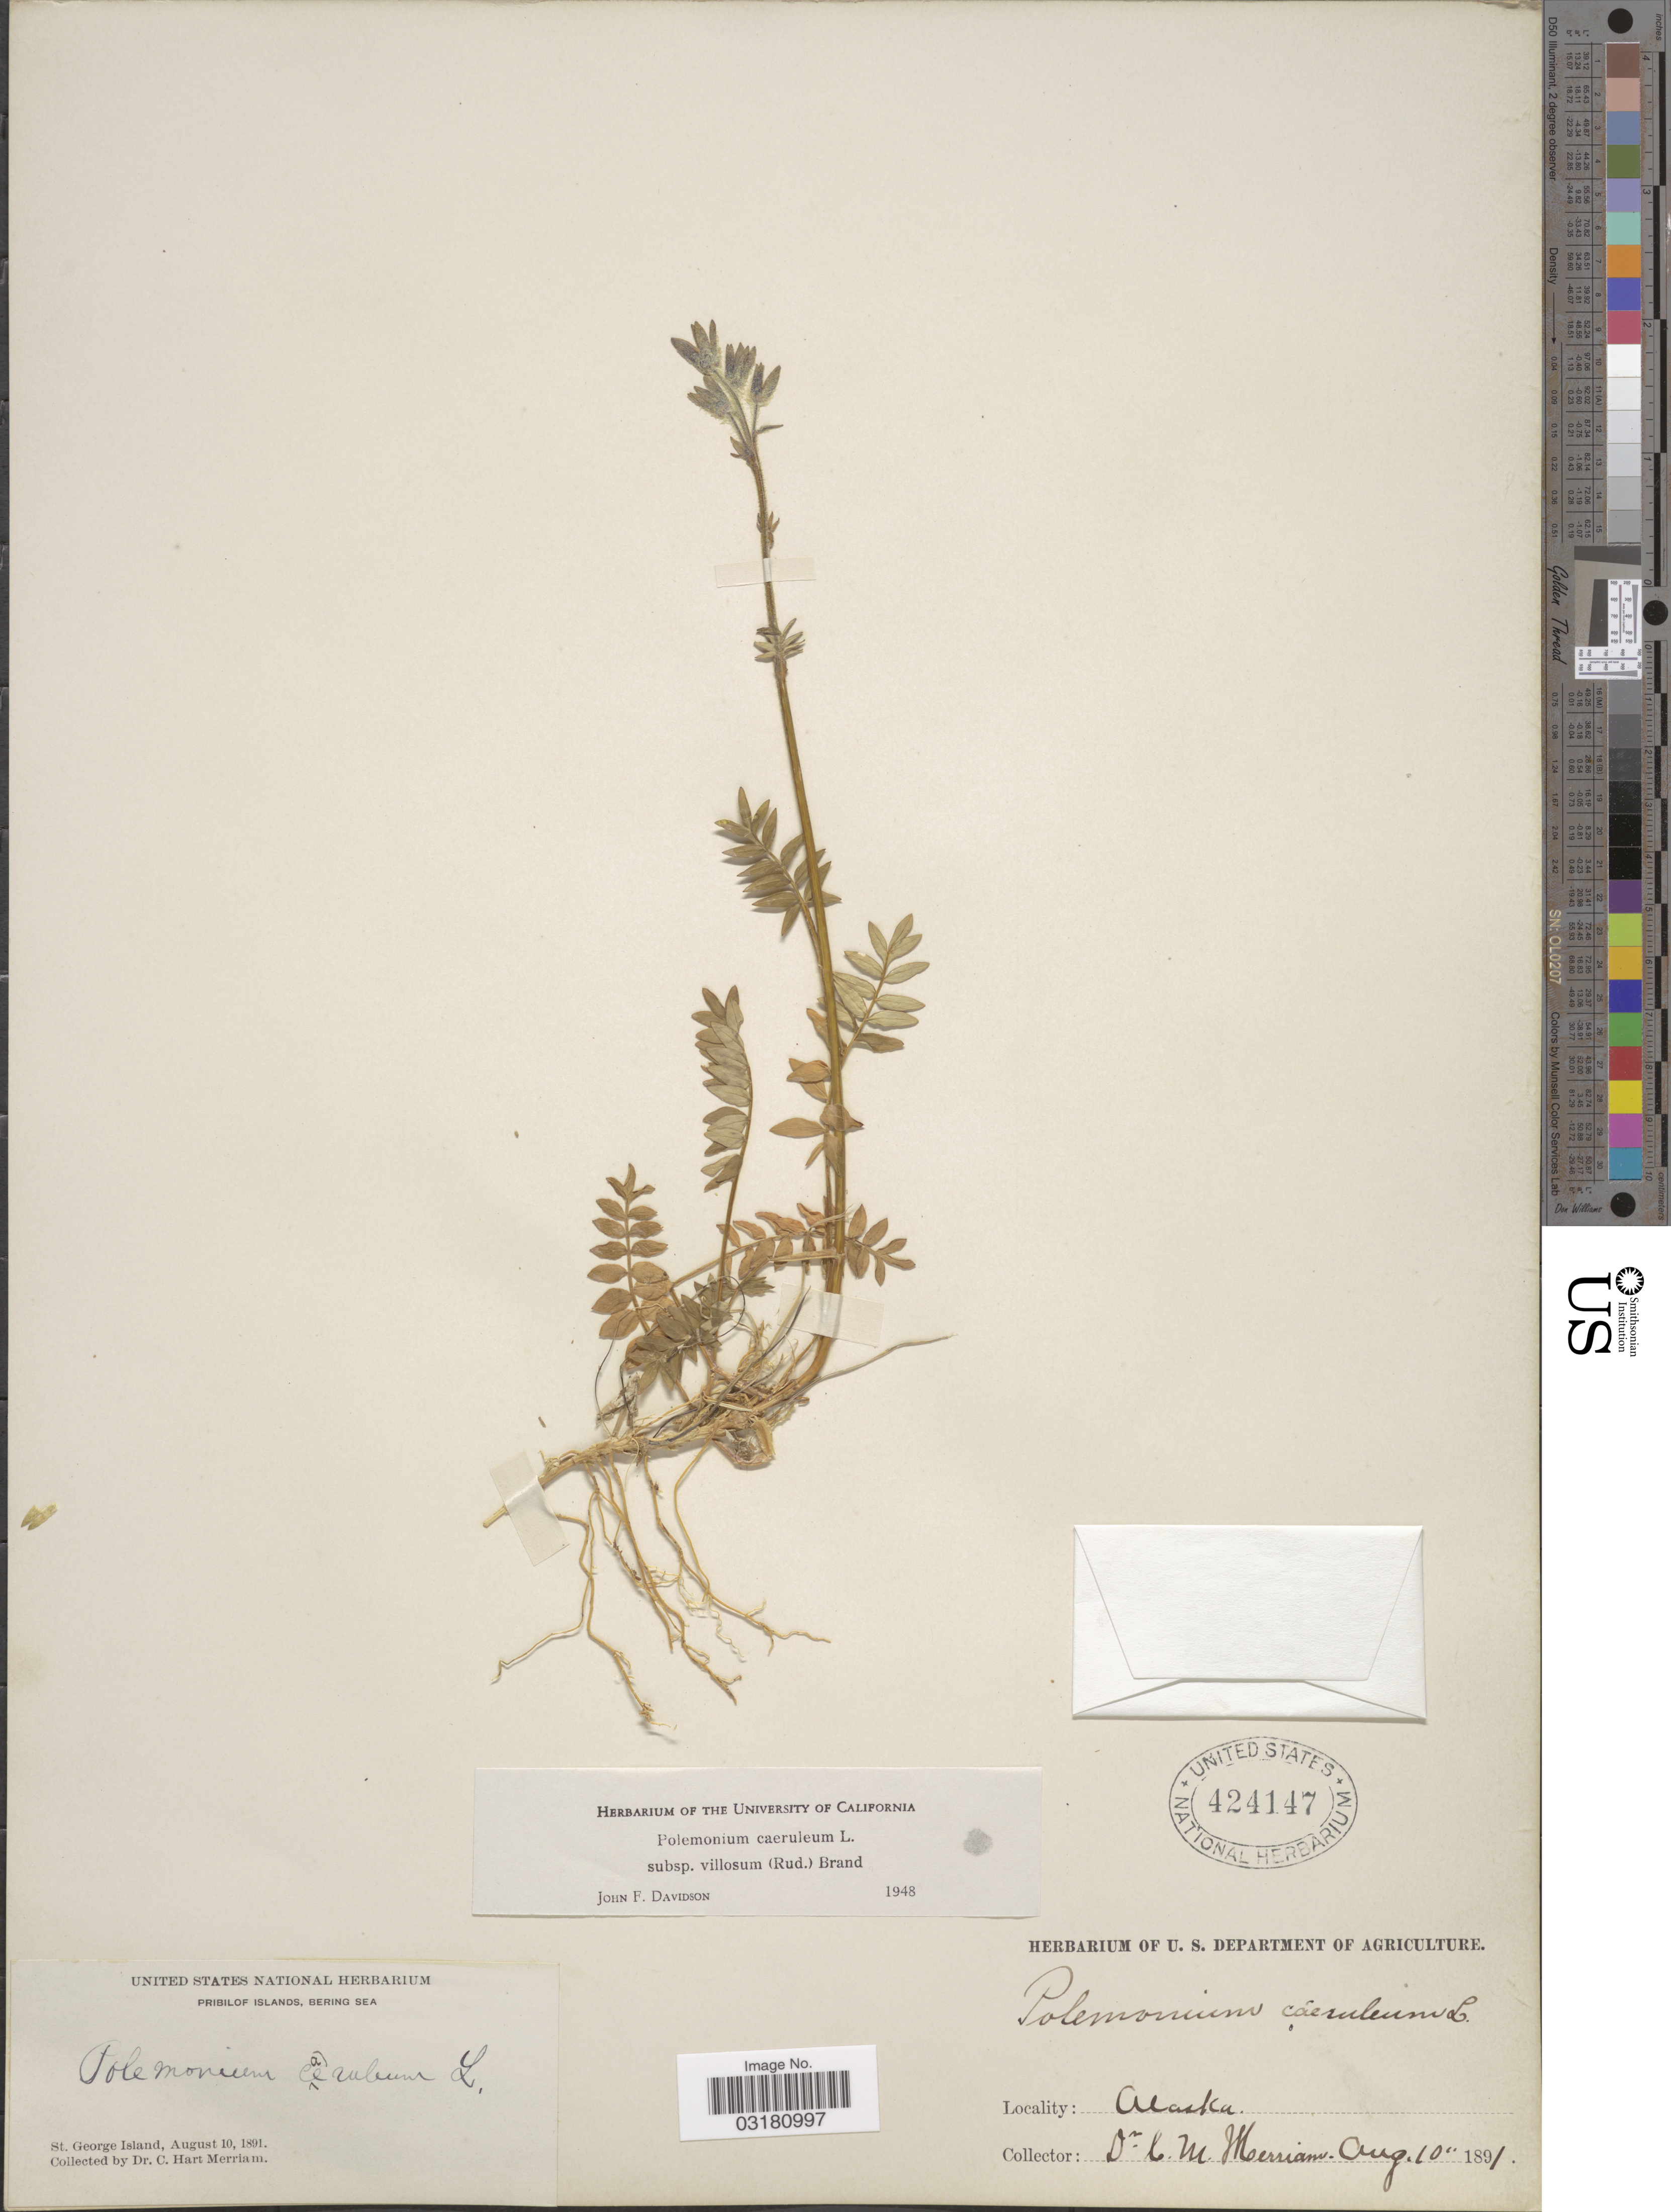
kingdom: Plantae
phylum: Tracheophyta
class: Magnoliopsida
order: Ericales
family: Polemoniaceae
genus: Polemonium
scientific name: Polemonium caeruleum var. villosum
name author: (Rudolph ex Georgi) Brand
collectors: C. Merriam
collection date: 1891-08-10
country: United States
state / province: Alaska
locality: Pribilof Islands, Bering Sea. St. George Island.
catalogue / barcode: US 424147